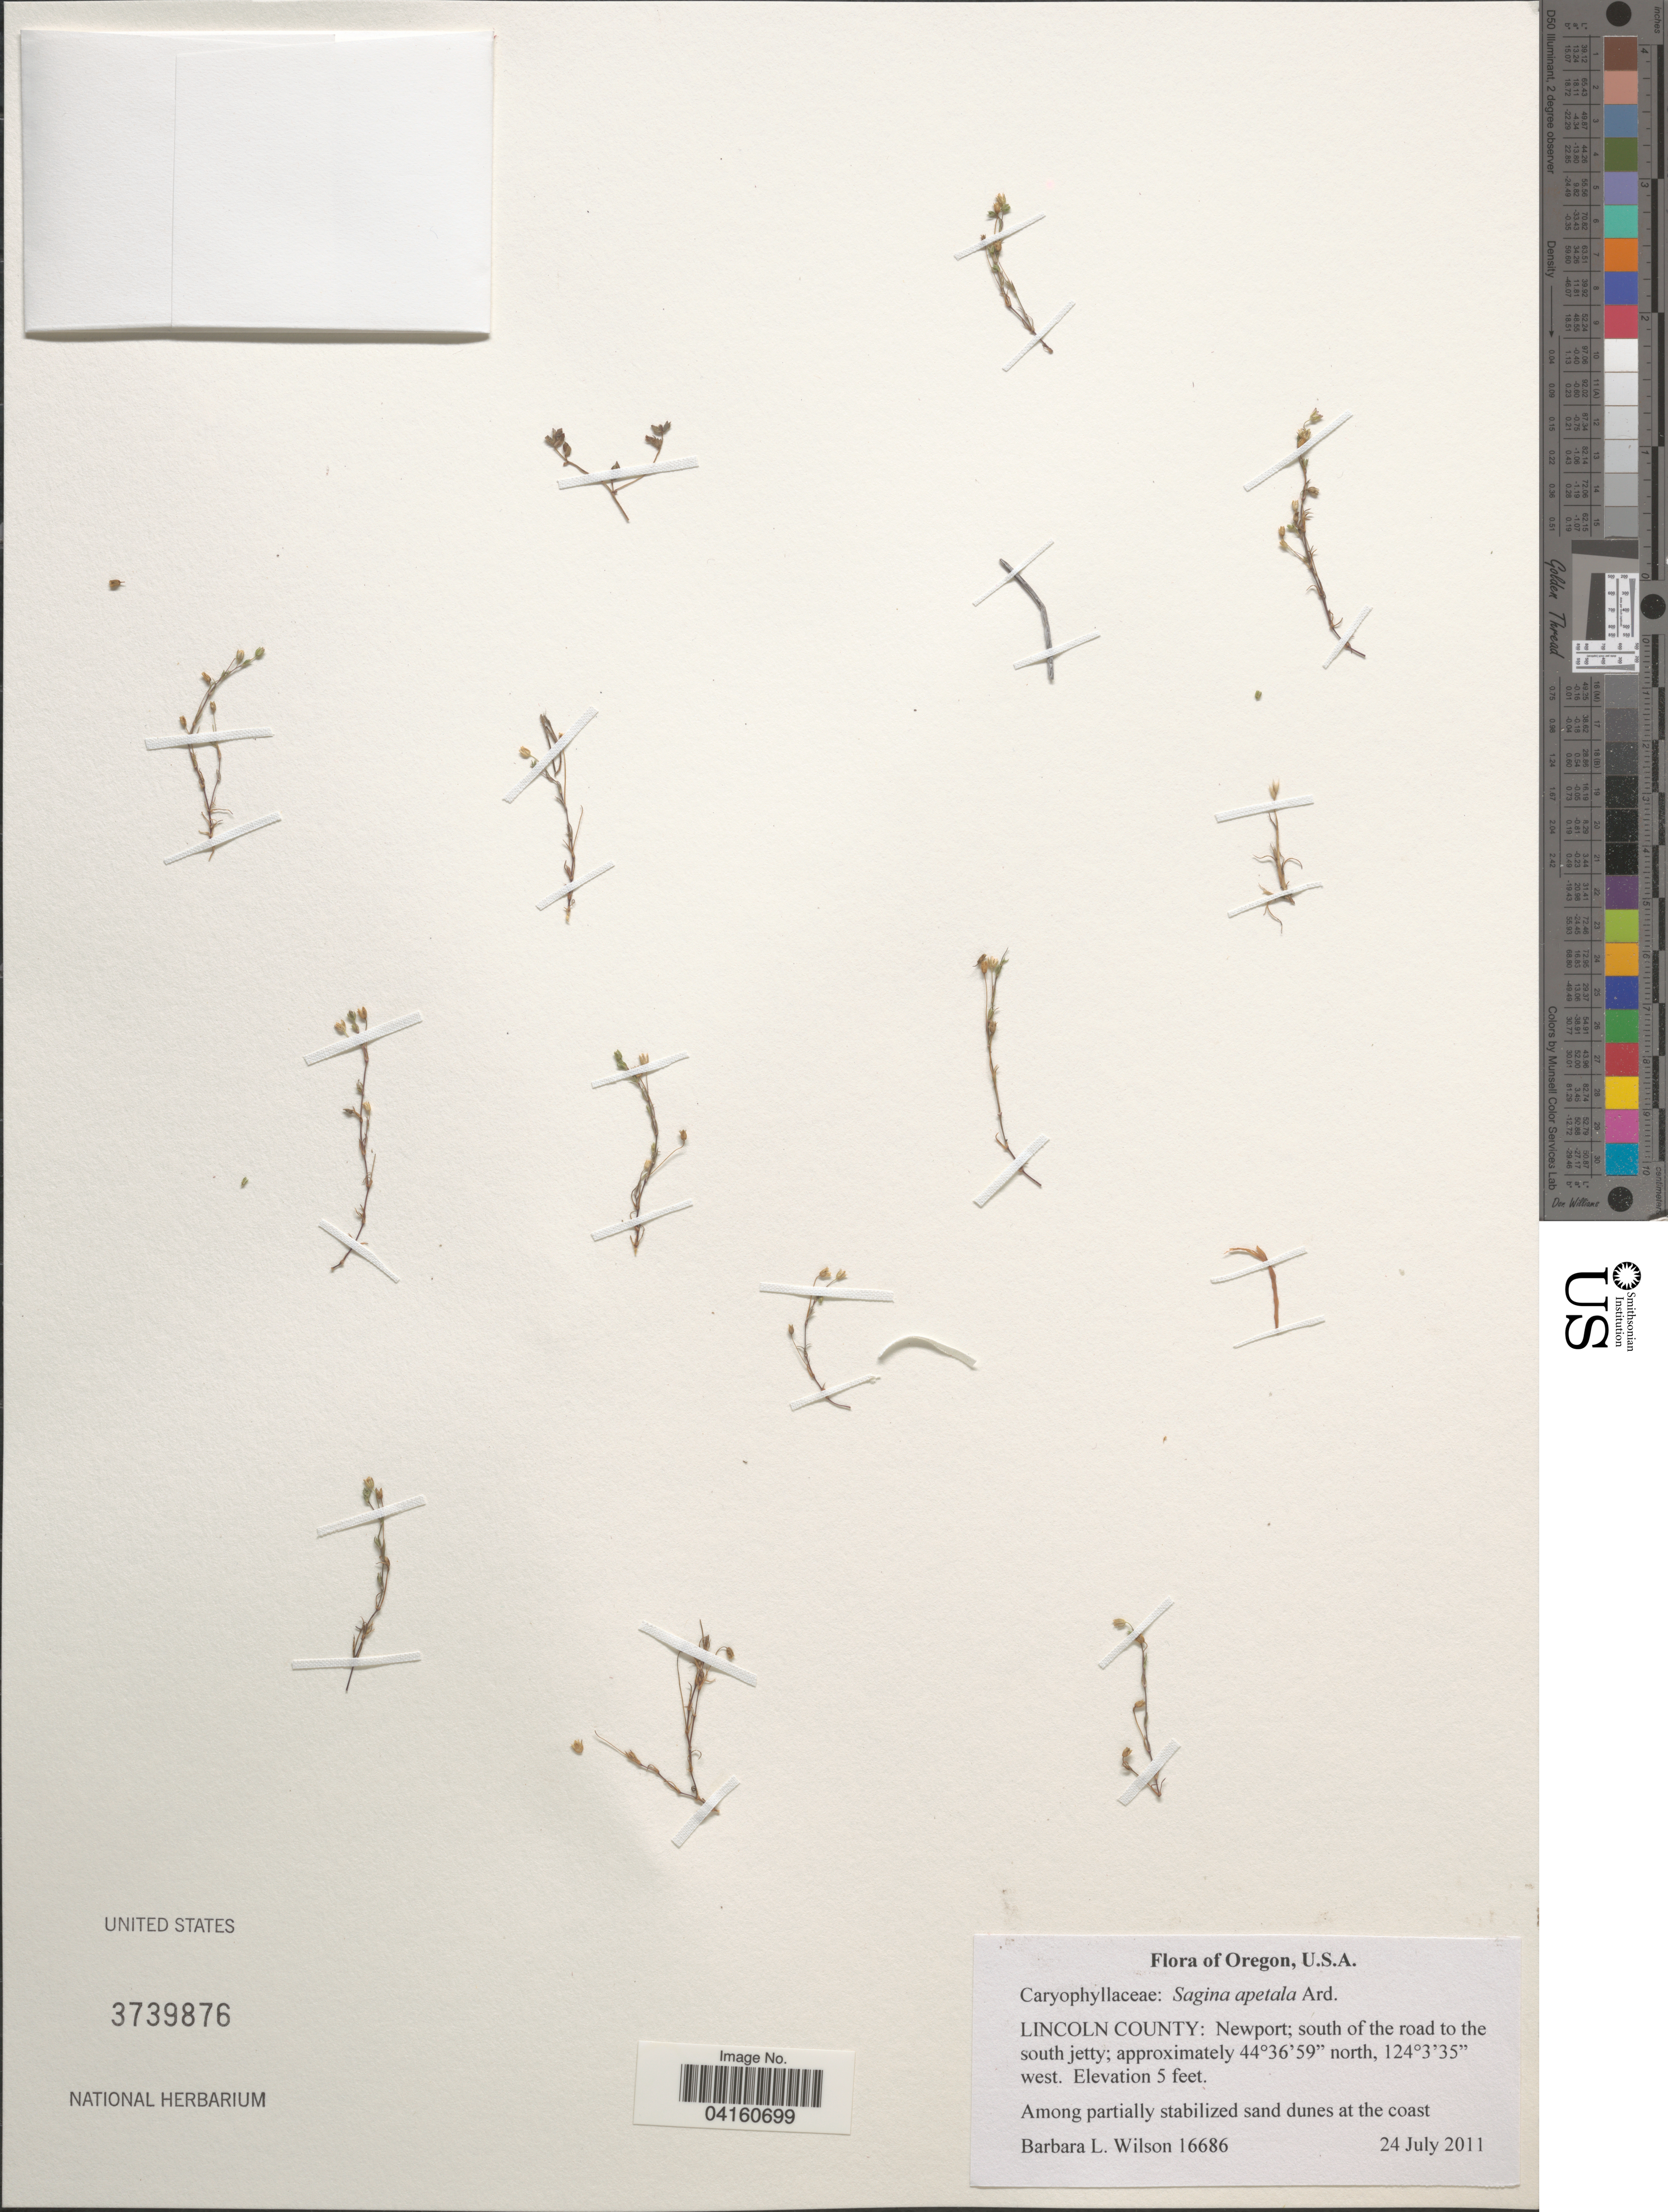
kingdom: Plantae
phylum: Tracheophyta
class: Magnoliopsida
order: Caryophyllales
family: Caryophyllaceae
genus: Sagina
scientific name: Sagina apetala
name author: Ard.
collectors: B. L. Wilson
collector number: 16686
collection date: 2011-07-24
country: United States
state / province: Oregon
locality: Lincoln County: Newport; south of the road to the south jetty.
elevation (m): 2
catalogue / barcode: US 3739876